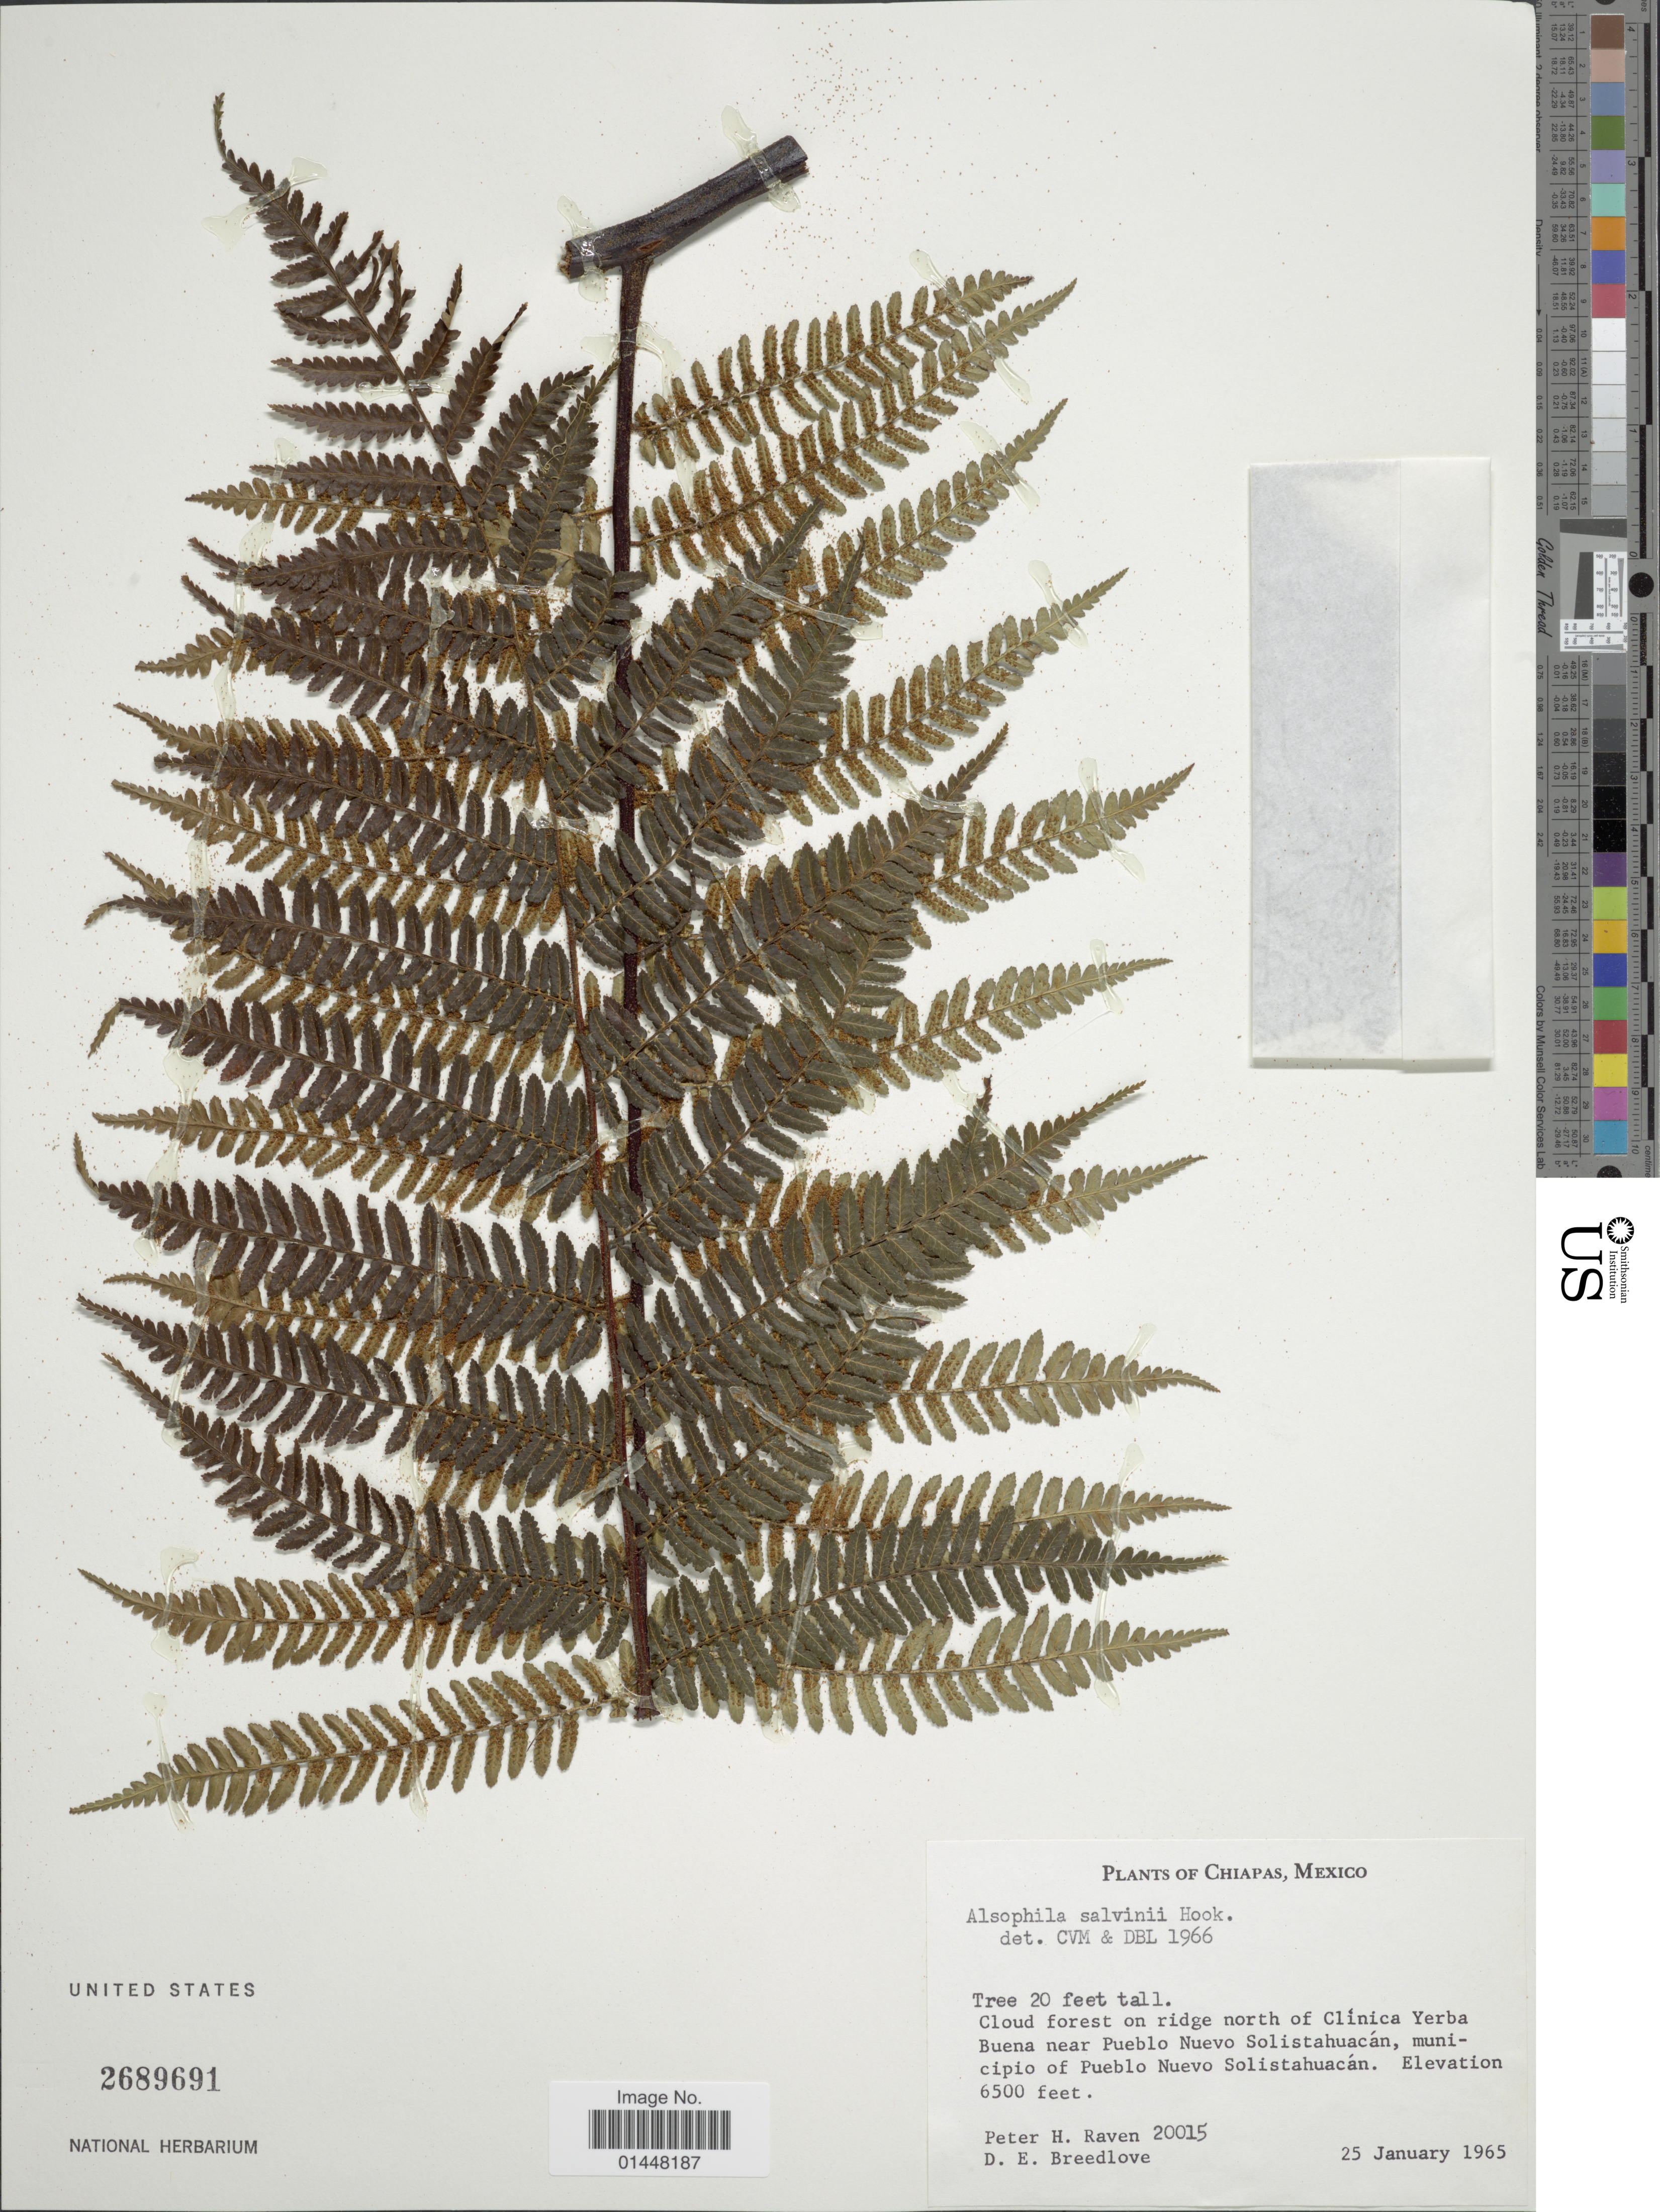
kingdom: Plantae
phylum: Tracheophyta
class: Polypodiopsida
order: Cyatheales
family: Cyatheaceae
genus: Gymnosphaera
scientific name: Gymnosphaera salvinii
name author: (Hook.)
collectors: P. Raven & D. E. Breedlove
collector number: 20015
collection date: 1965-01-25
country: Mexico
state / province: Chiapas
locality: Cloud forest on ridge of Clinica Yerba Buena near Pueblo Nuevo Solistahuacan, municipio of Pueblo Nuevo Solistahuacan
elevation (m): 1981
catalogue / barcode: US 2689691